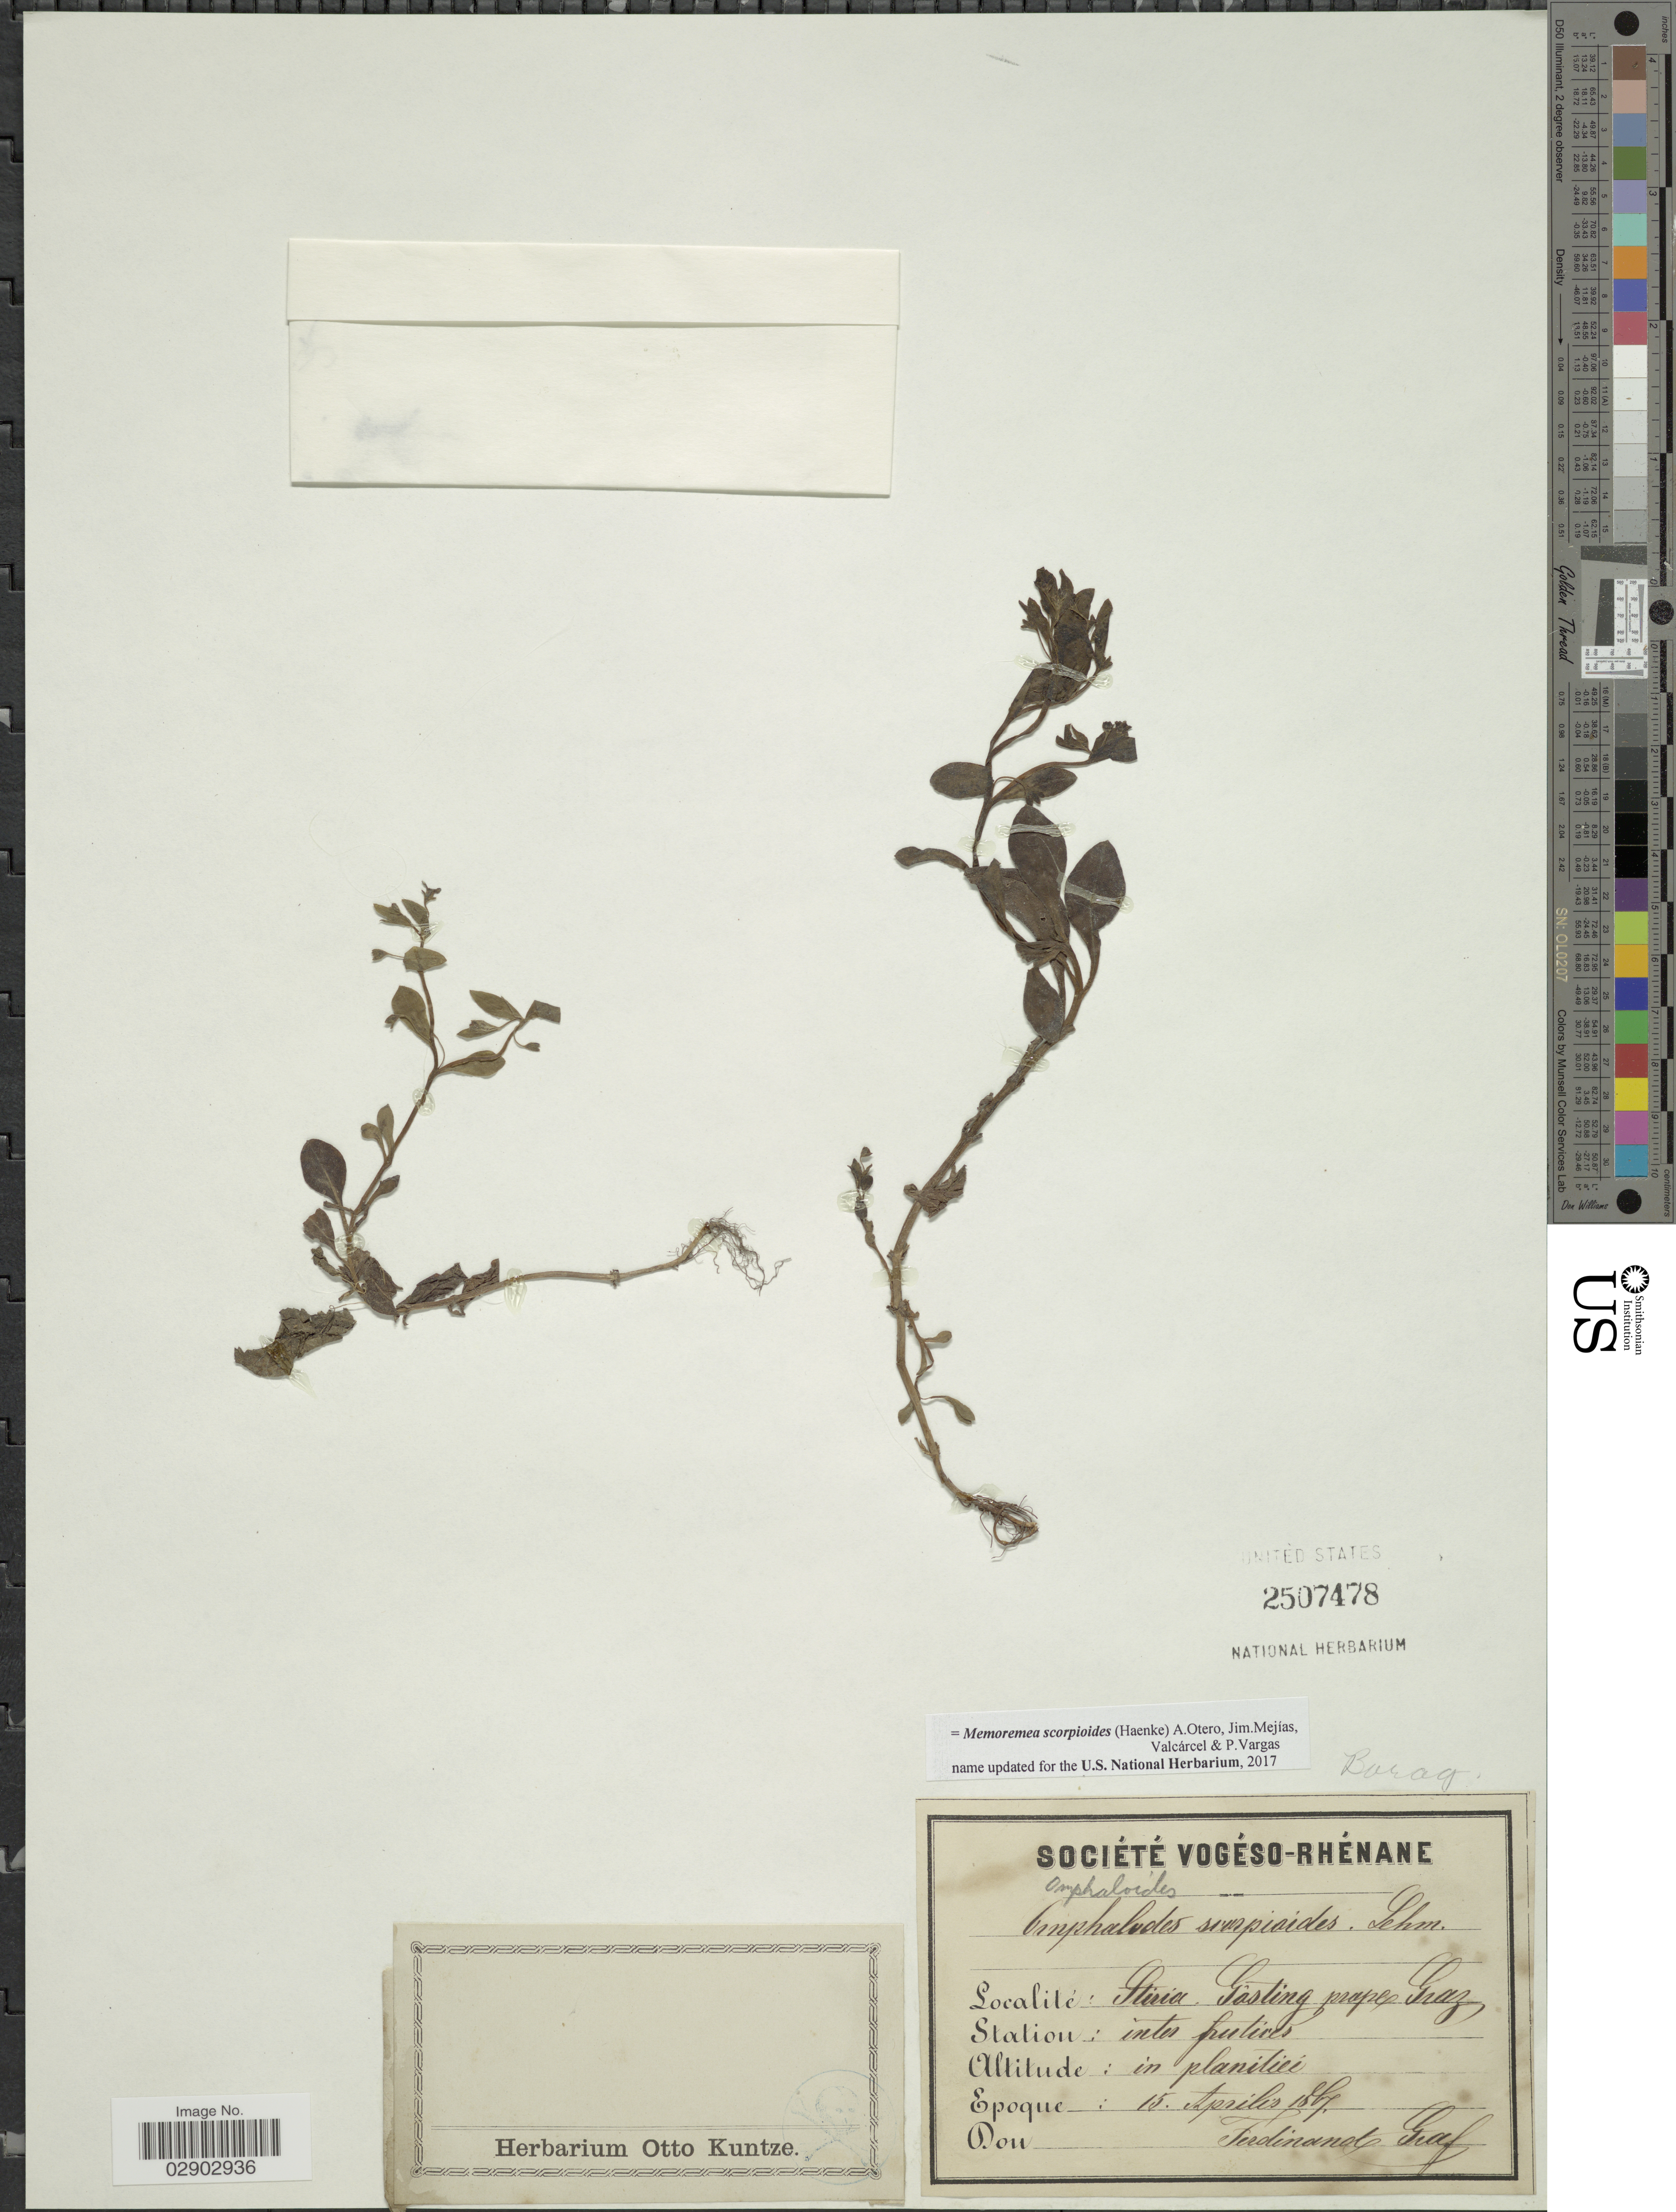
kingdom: Plantae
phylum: Tracheophyta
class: Magnoliopsida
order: Boraginales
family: Boraginaceae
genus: Memoremea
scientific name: Memoremea scorpioides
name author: (Haenke) A.Otero et al.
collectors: F. Graf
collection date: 1967-04-15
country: Austria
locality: Stiria. Gasting, prope Graz.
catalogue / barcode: US 2507478